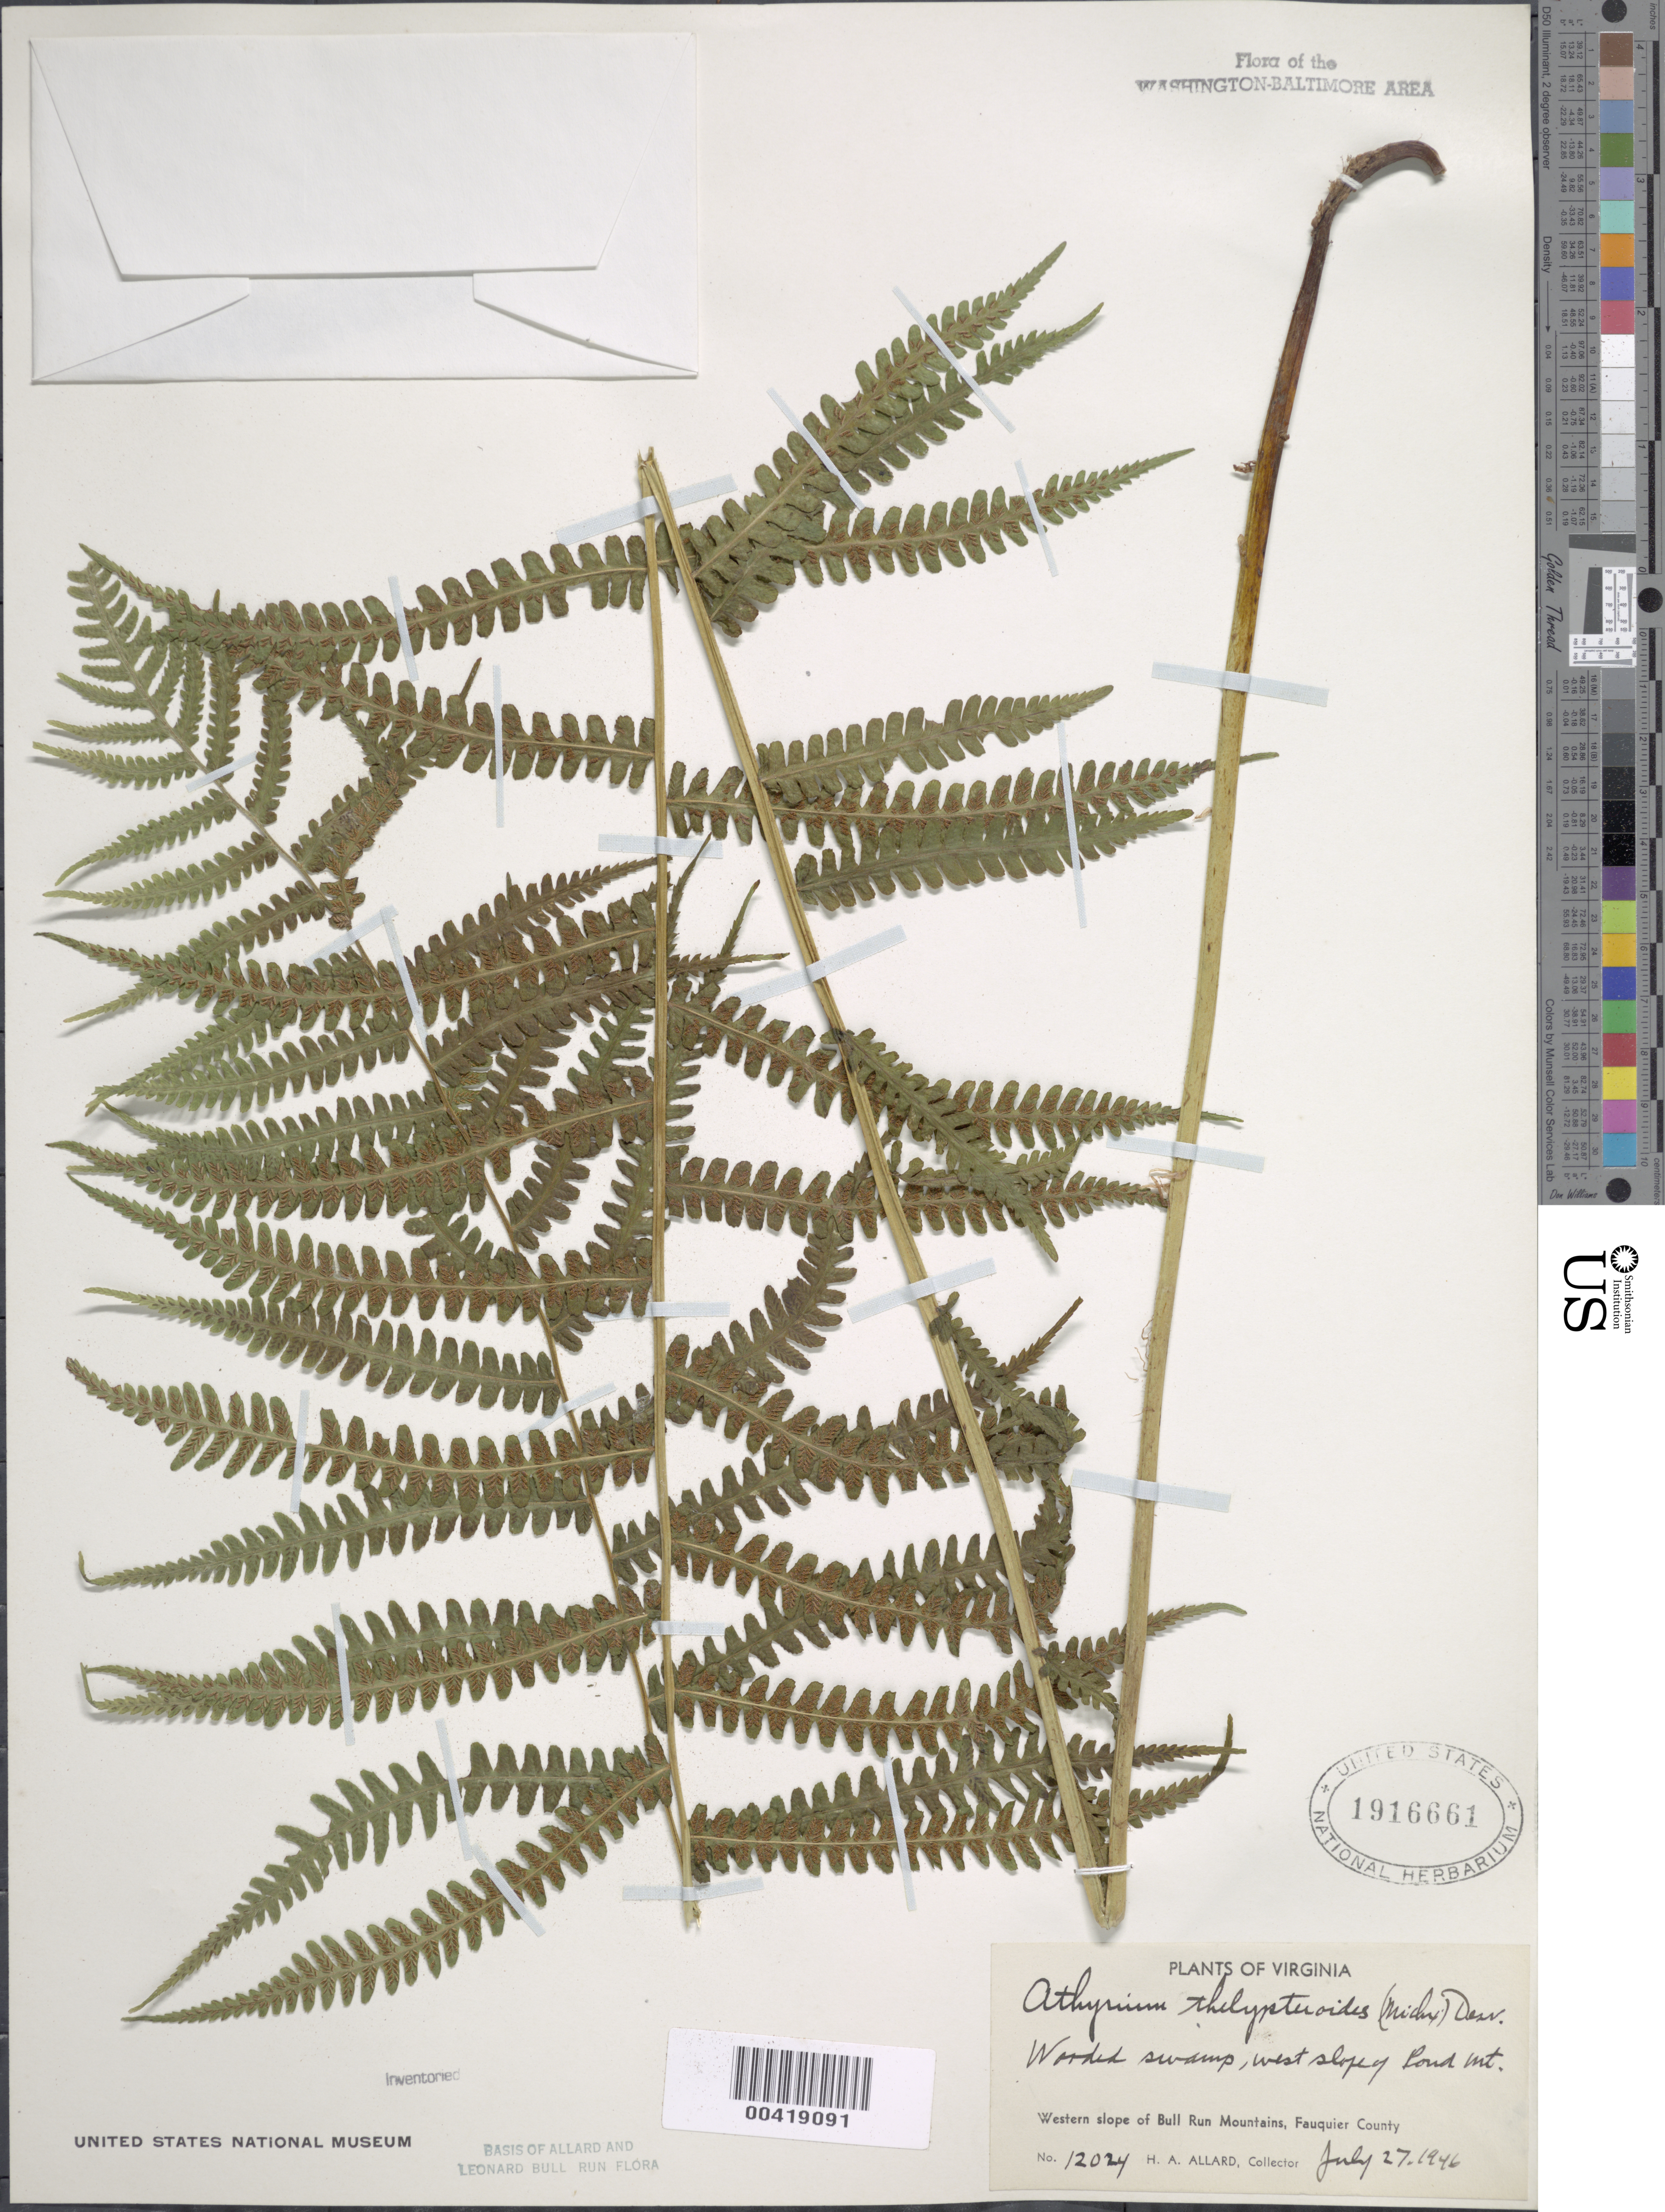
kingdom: Plantae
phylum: Tracheophyta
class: Polypodiopsida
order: Polypodiales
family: Athyriaceae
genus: Deparia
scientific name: Deparia acrostichoides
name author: (Sw.) M. Kato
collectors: H. A. Allard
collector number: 12024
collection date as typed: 27 Jul 1946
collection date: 1946-07-27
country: United States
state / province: Virginia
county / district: Fauquier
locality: West slope of Pond Mountain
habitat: Wooded swamp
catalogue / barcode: US 1916661